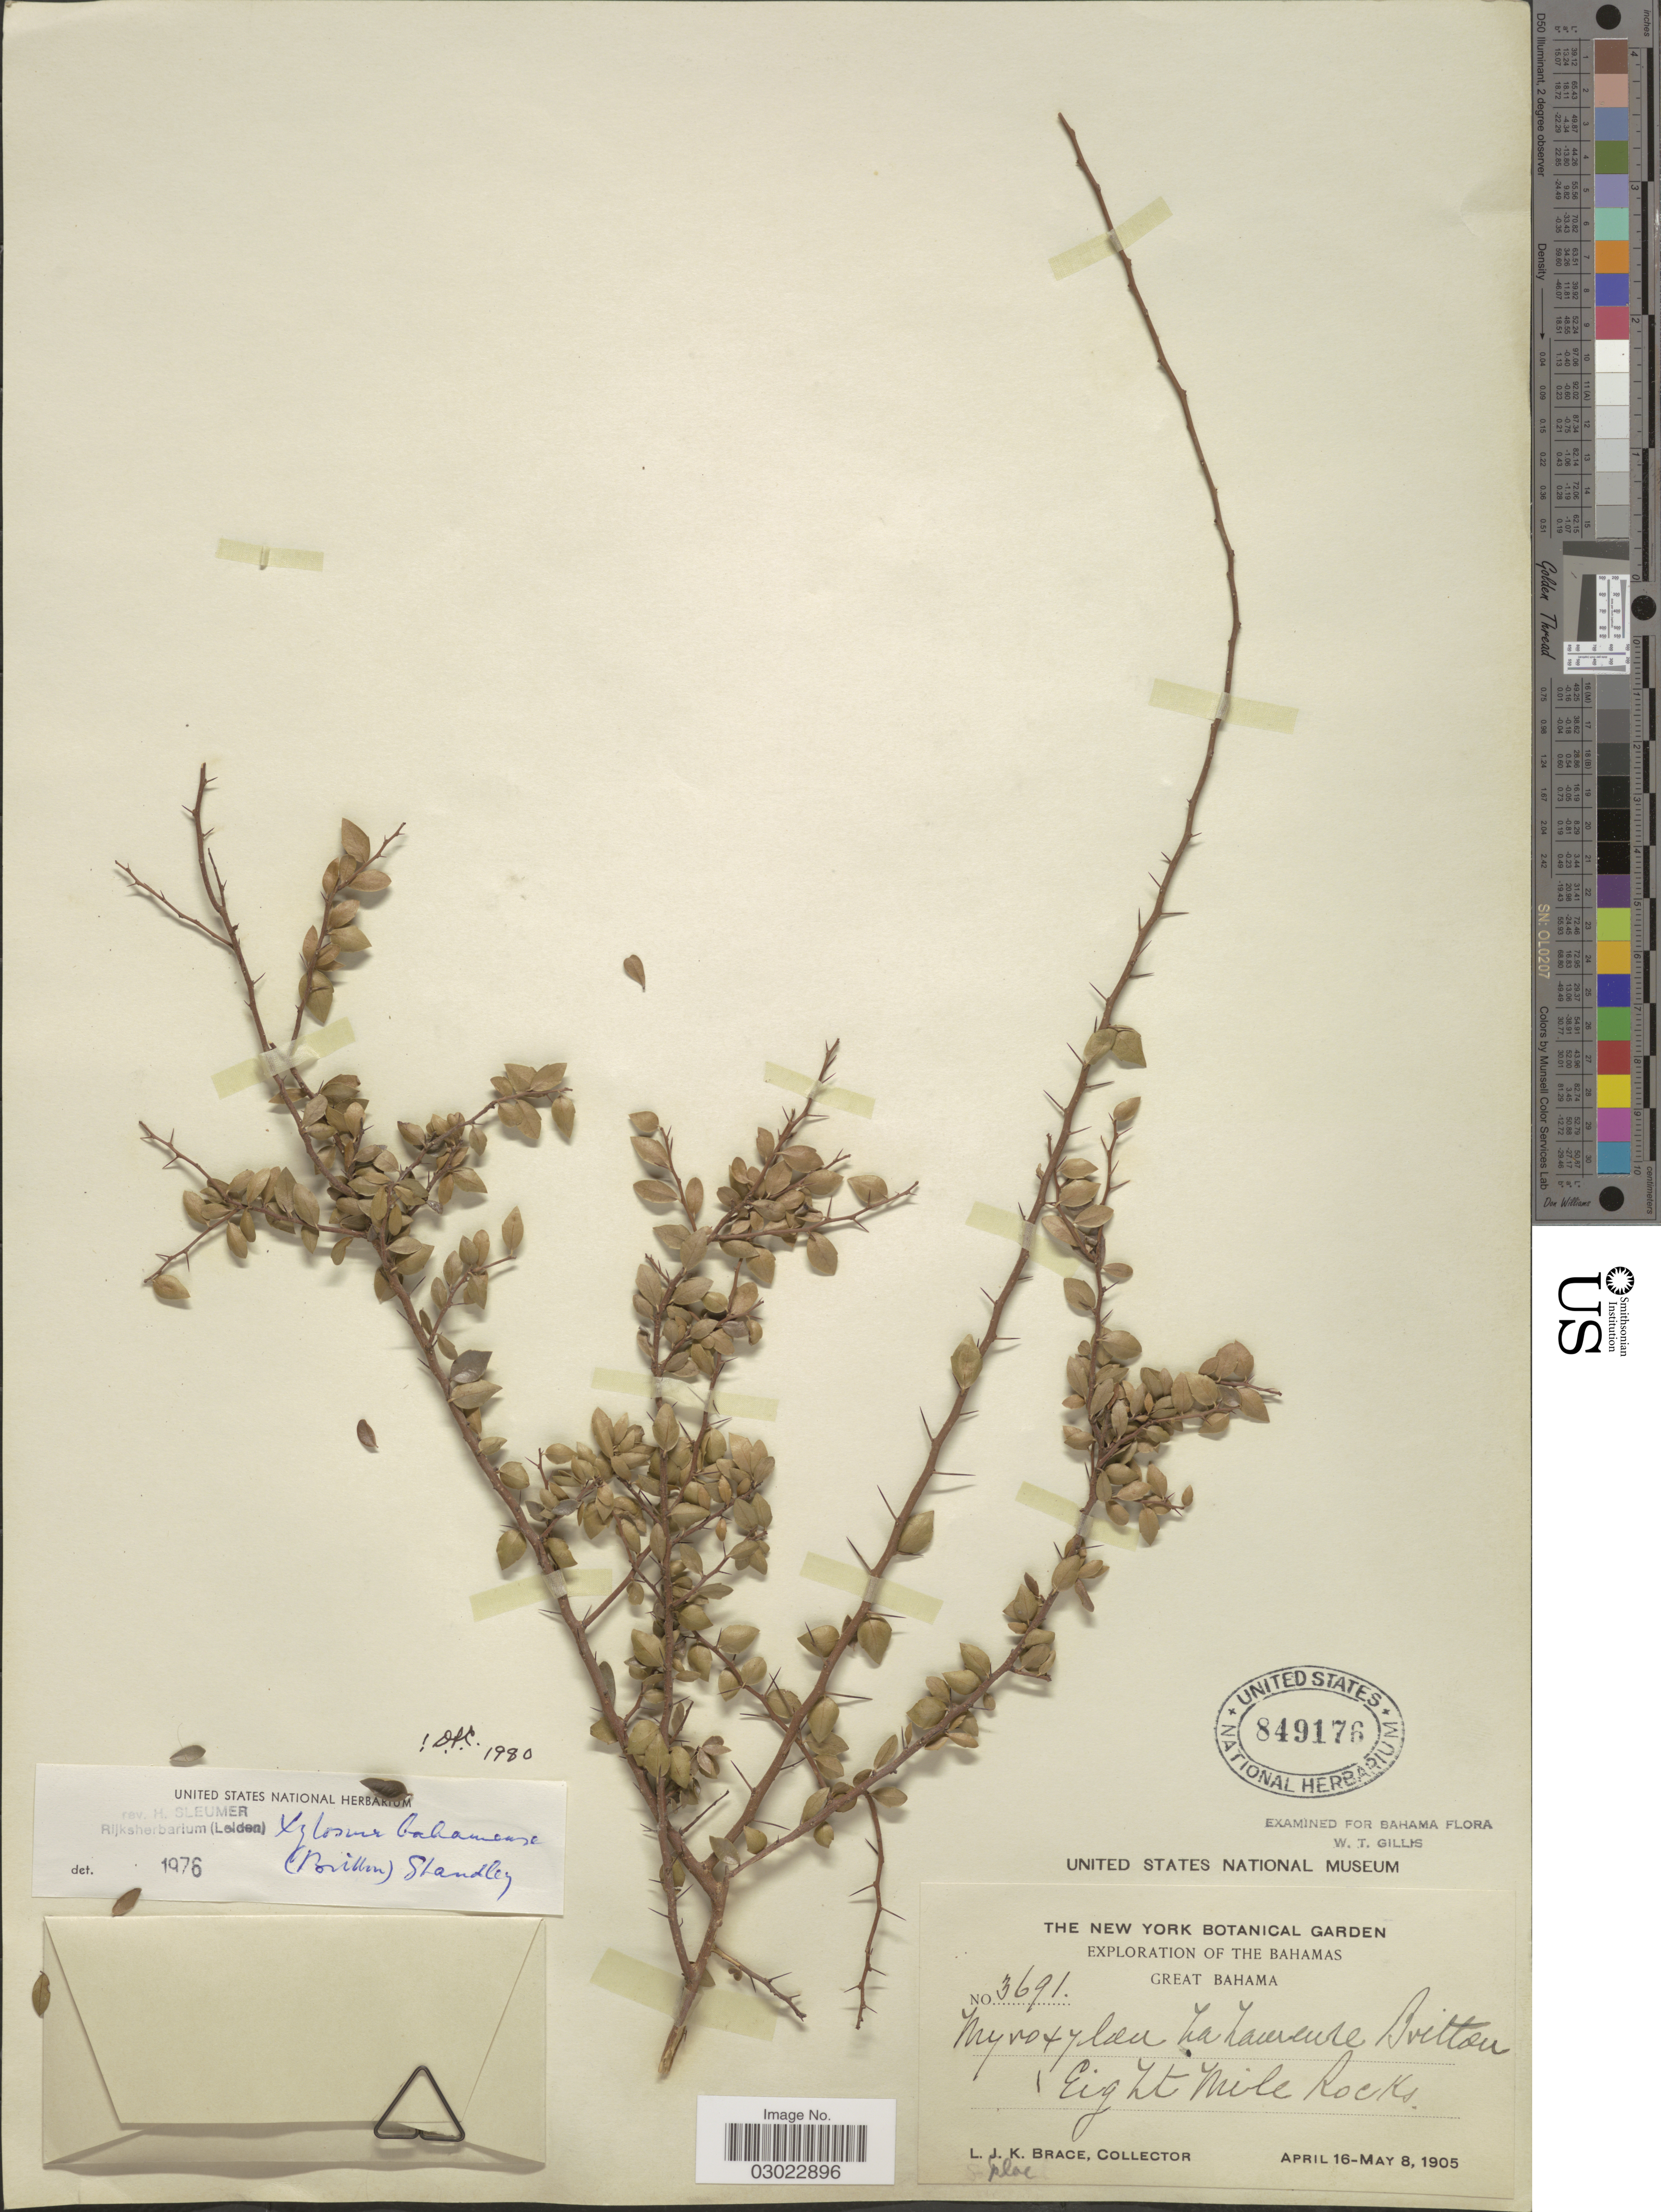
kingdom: Plantae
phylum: Tracheophyta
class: Magnoliopsida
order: Malpighiales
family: Salicaceae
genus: Xylosma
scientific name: Xylosma bahamensis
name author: Standl.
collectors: L. J. K. Brace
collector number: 3691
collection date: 1905-04-16/1905-05-08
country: Bahamas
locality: Great Bahama. Eight Mile Rocks.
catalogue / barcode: US 849176